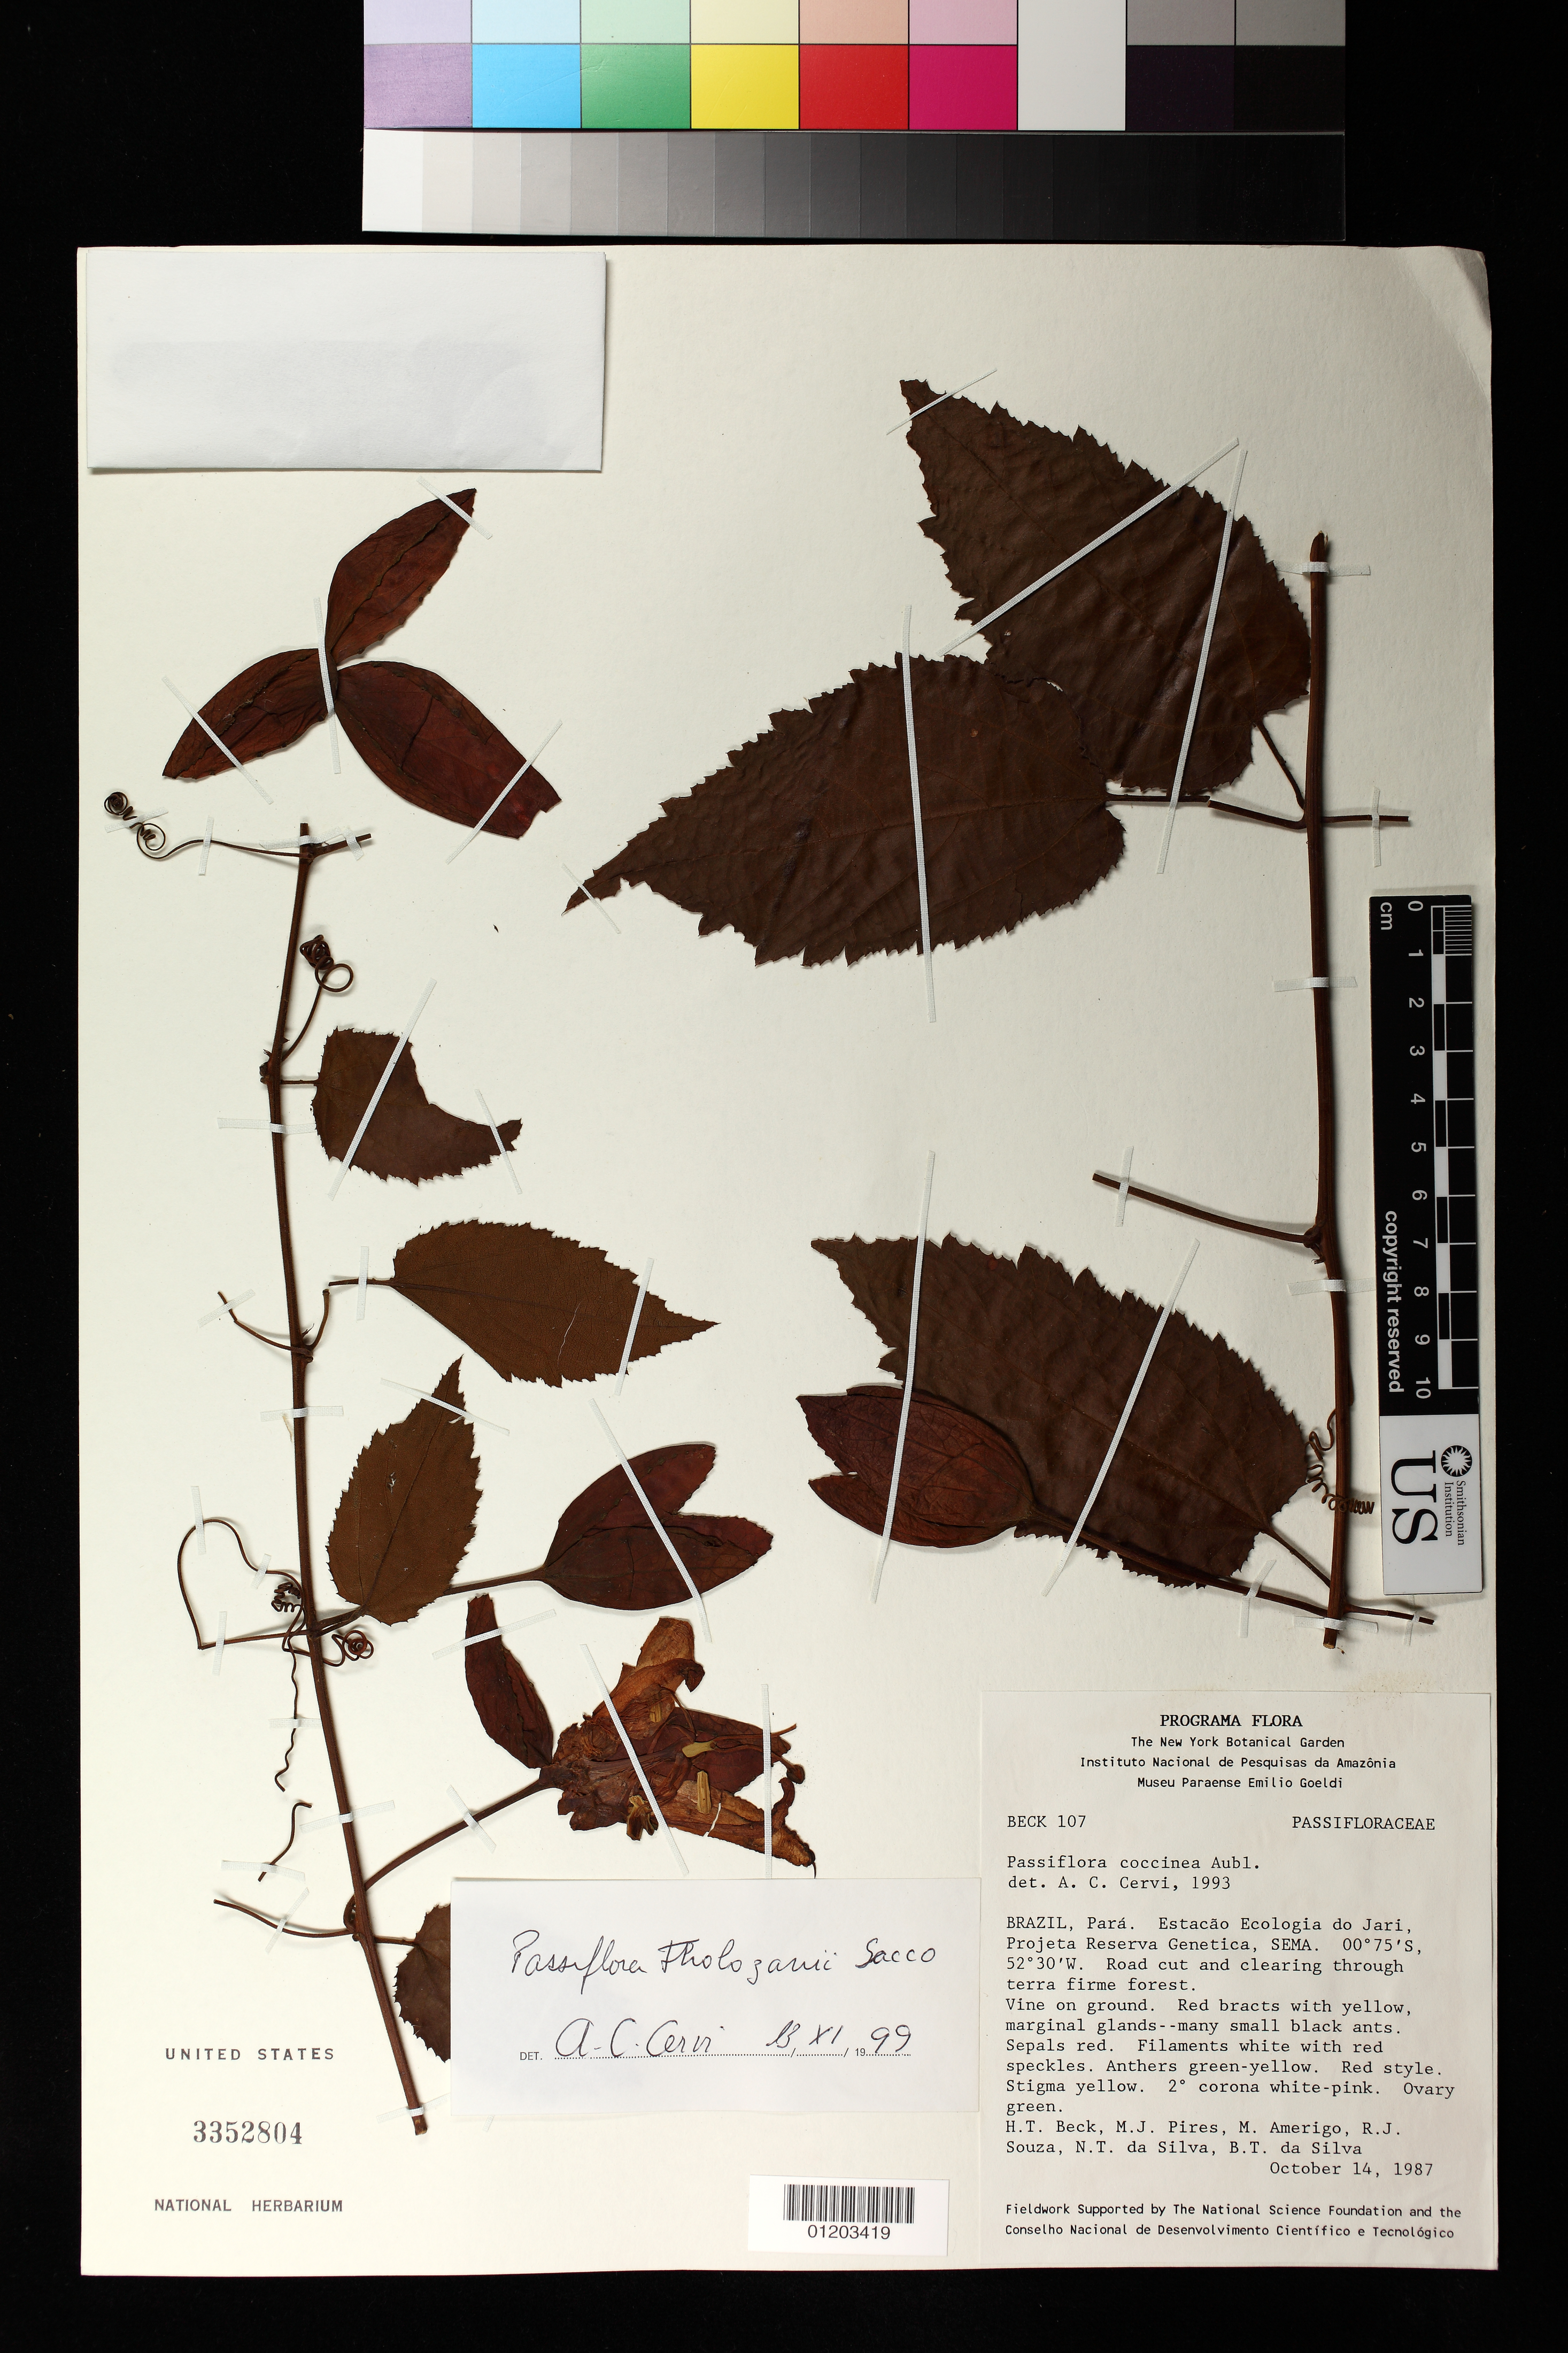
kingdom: Plantae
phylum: Tracheophyta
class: Magnoliopsida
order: Malpighiales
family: Passifloraceae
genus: Passiflora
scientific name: Passiflora tholozanii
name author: Sacco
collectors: H. T. Beck, M. J. Pires, M. Amerigo, R. Souza, N. T. Silva & B. Da Silva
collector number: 107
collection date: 1987-10-14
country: Brazil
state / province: Para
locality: Estacao Ecologica do Jari, Projeta Reserva Genetica, SEMA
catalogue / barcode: US 3352804